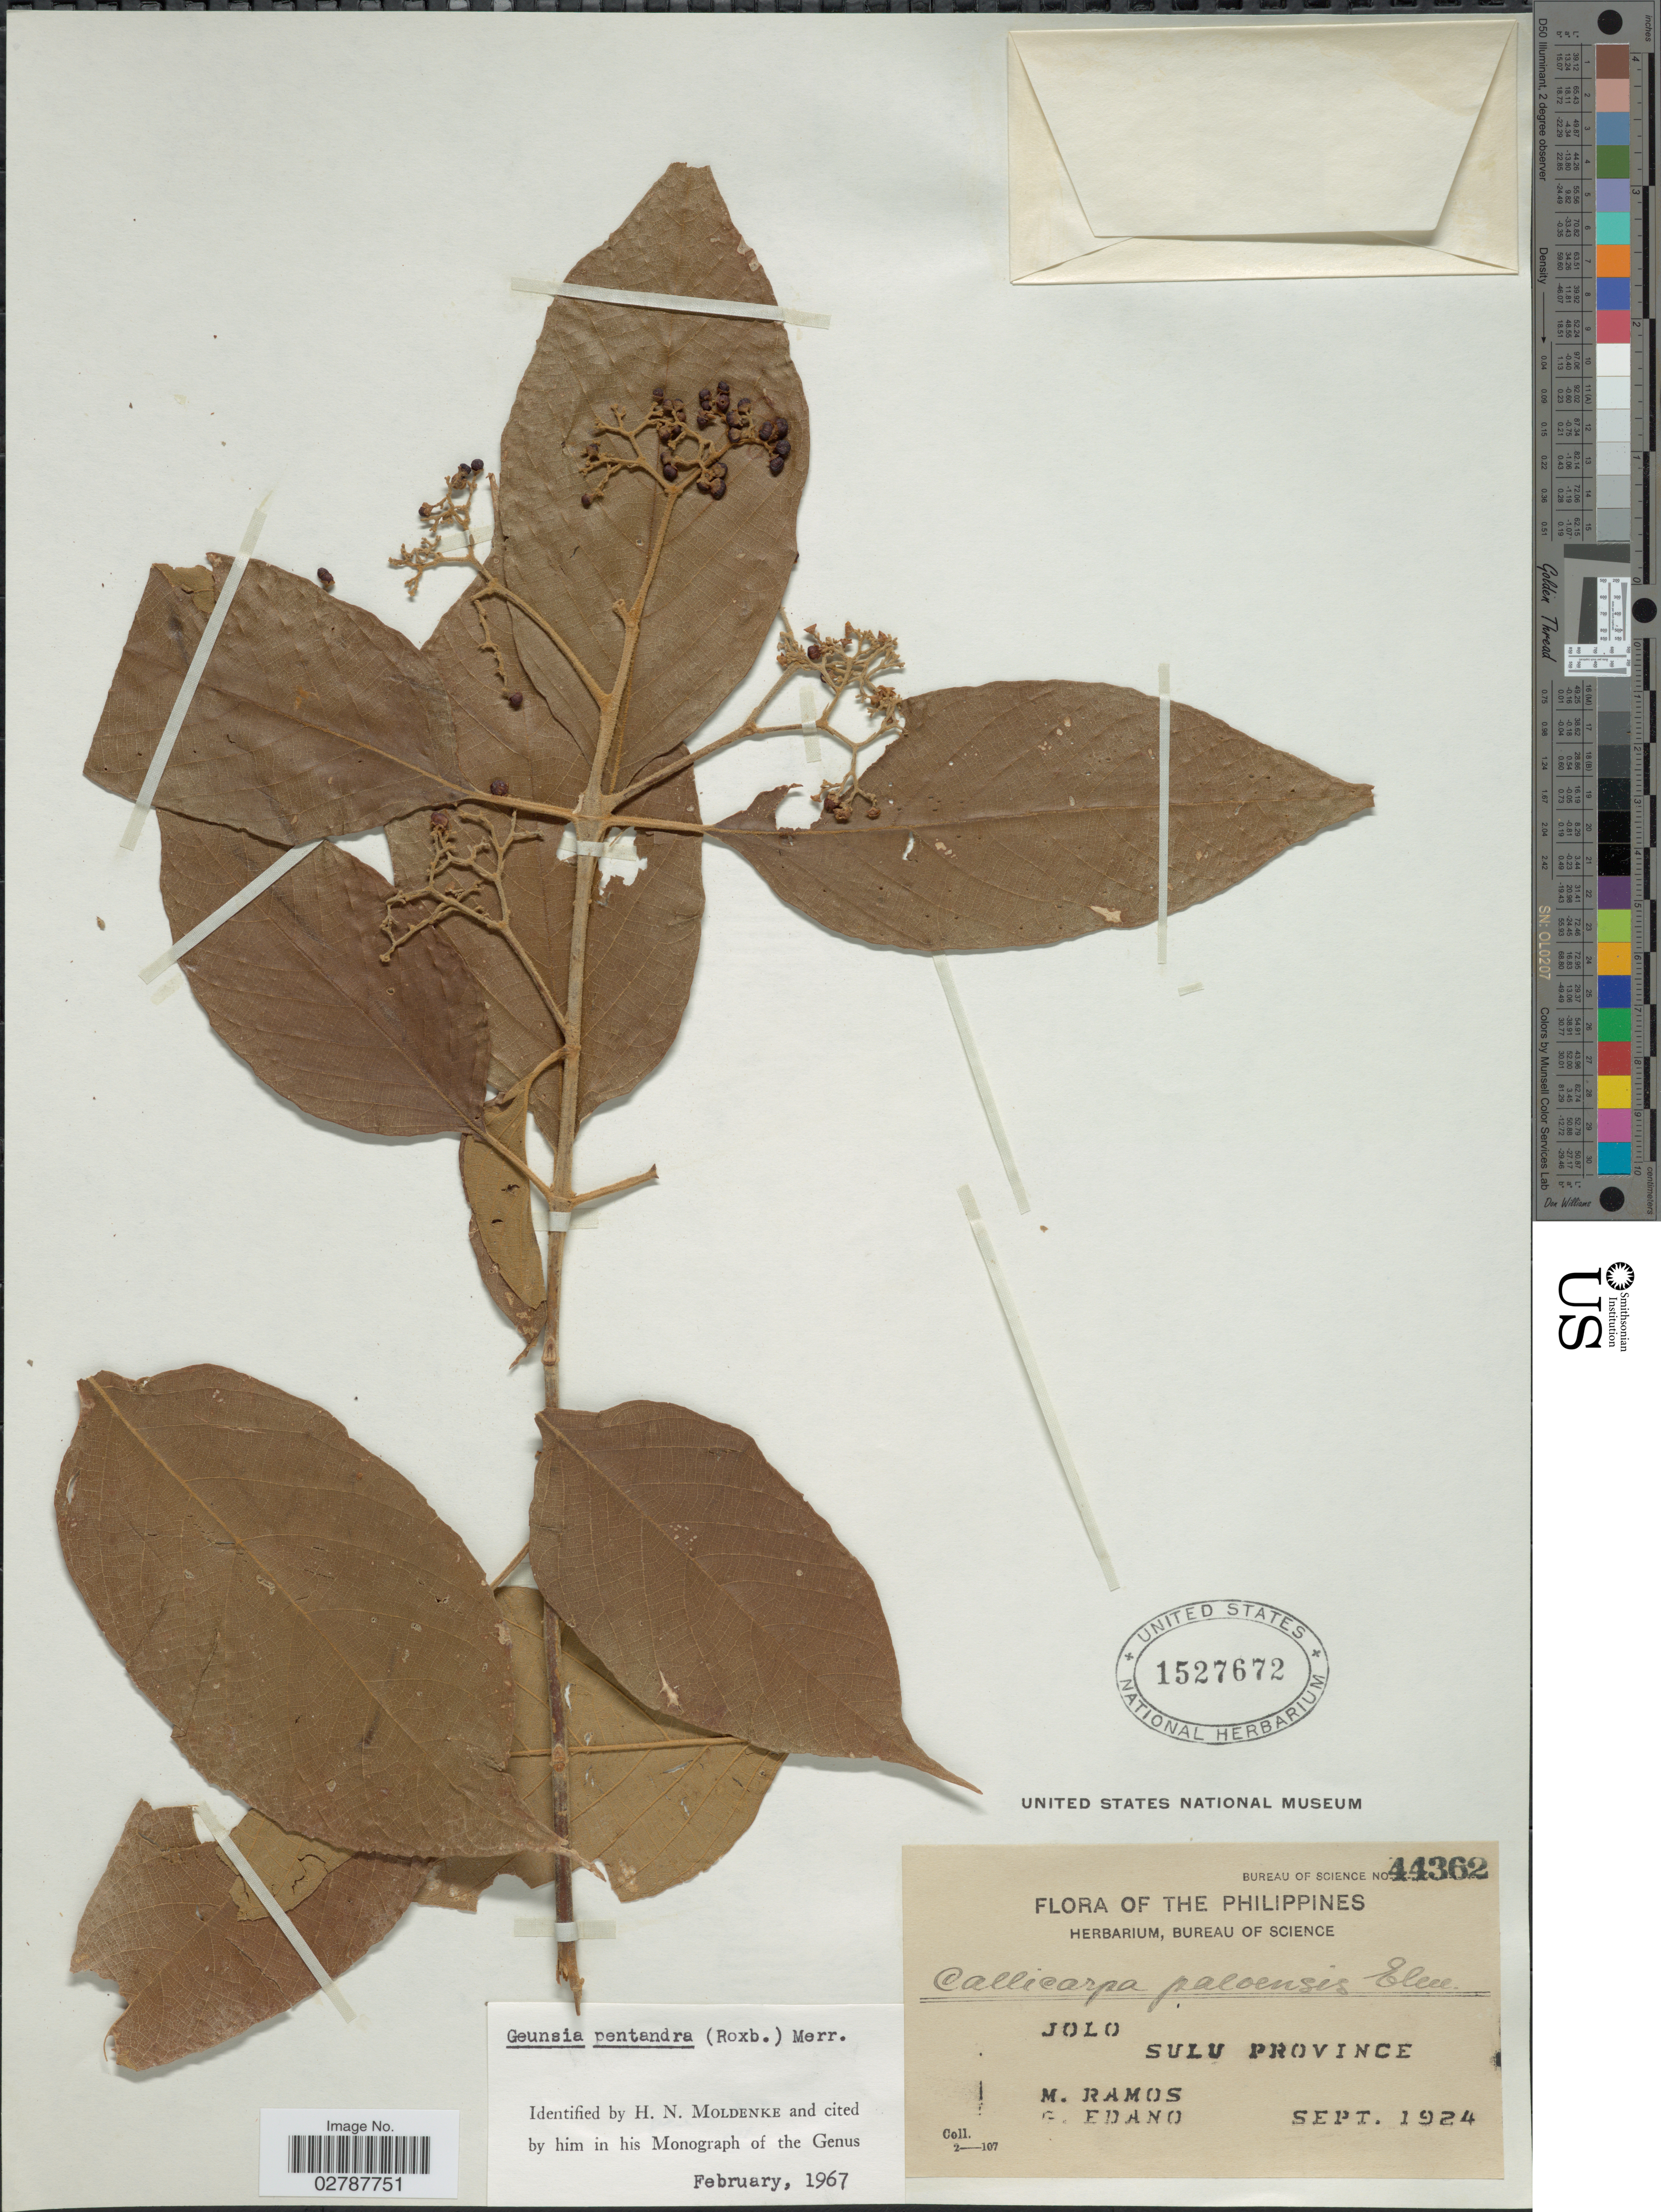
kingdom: Plantae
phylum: Tracheophyta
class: Magnoliopsida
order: Lamiales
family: Lamiaceae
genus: Callicarpa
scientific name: Callicarpa pentandra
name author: Roxb.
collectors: M. Ramos & G. Edaño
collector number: Bureau of Science44362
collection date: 1924-09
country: Philippines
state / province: Muslim Mindanao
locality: Jolo, Sulu Province.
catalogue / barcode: US 1527672